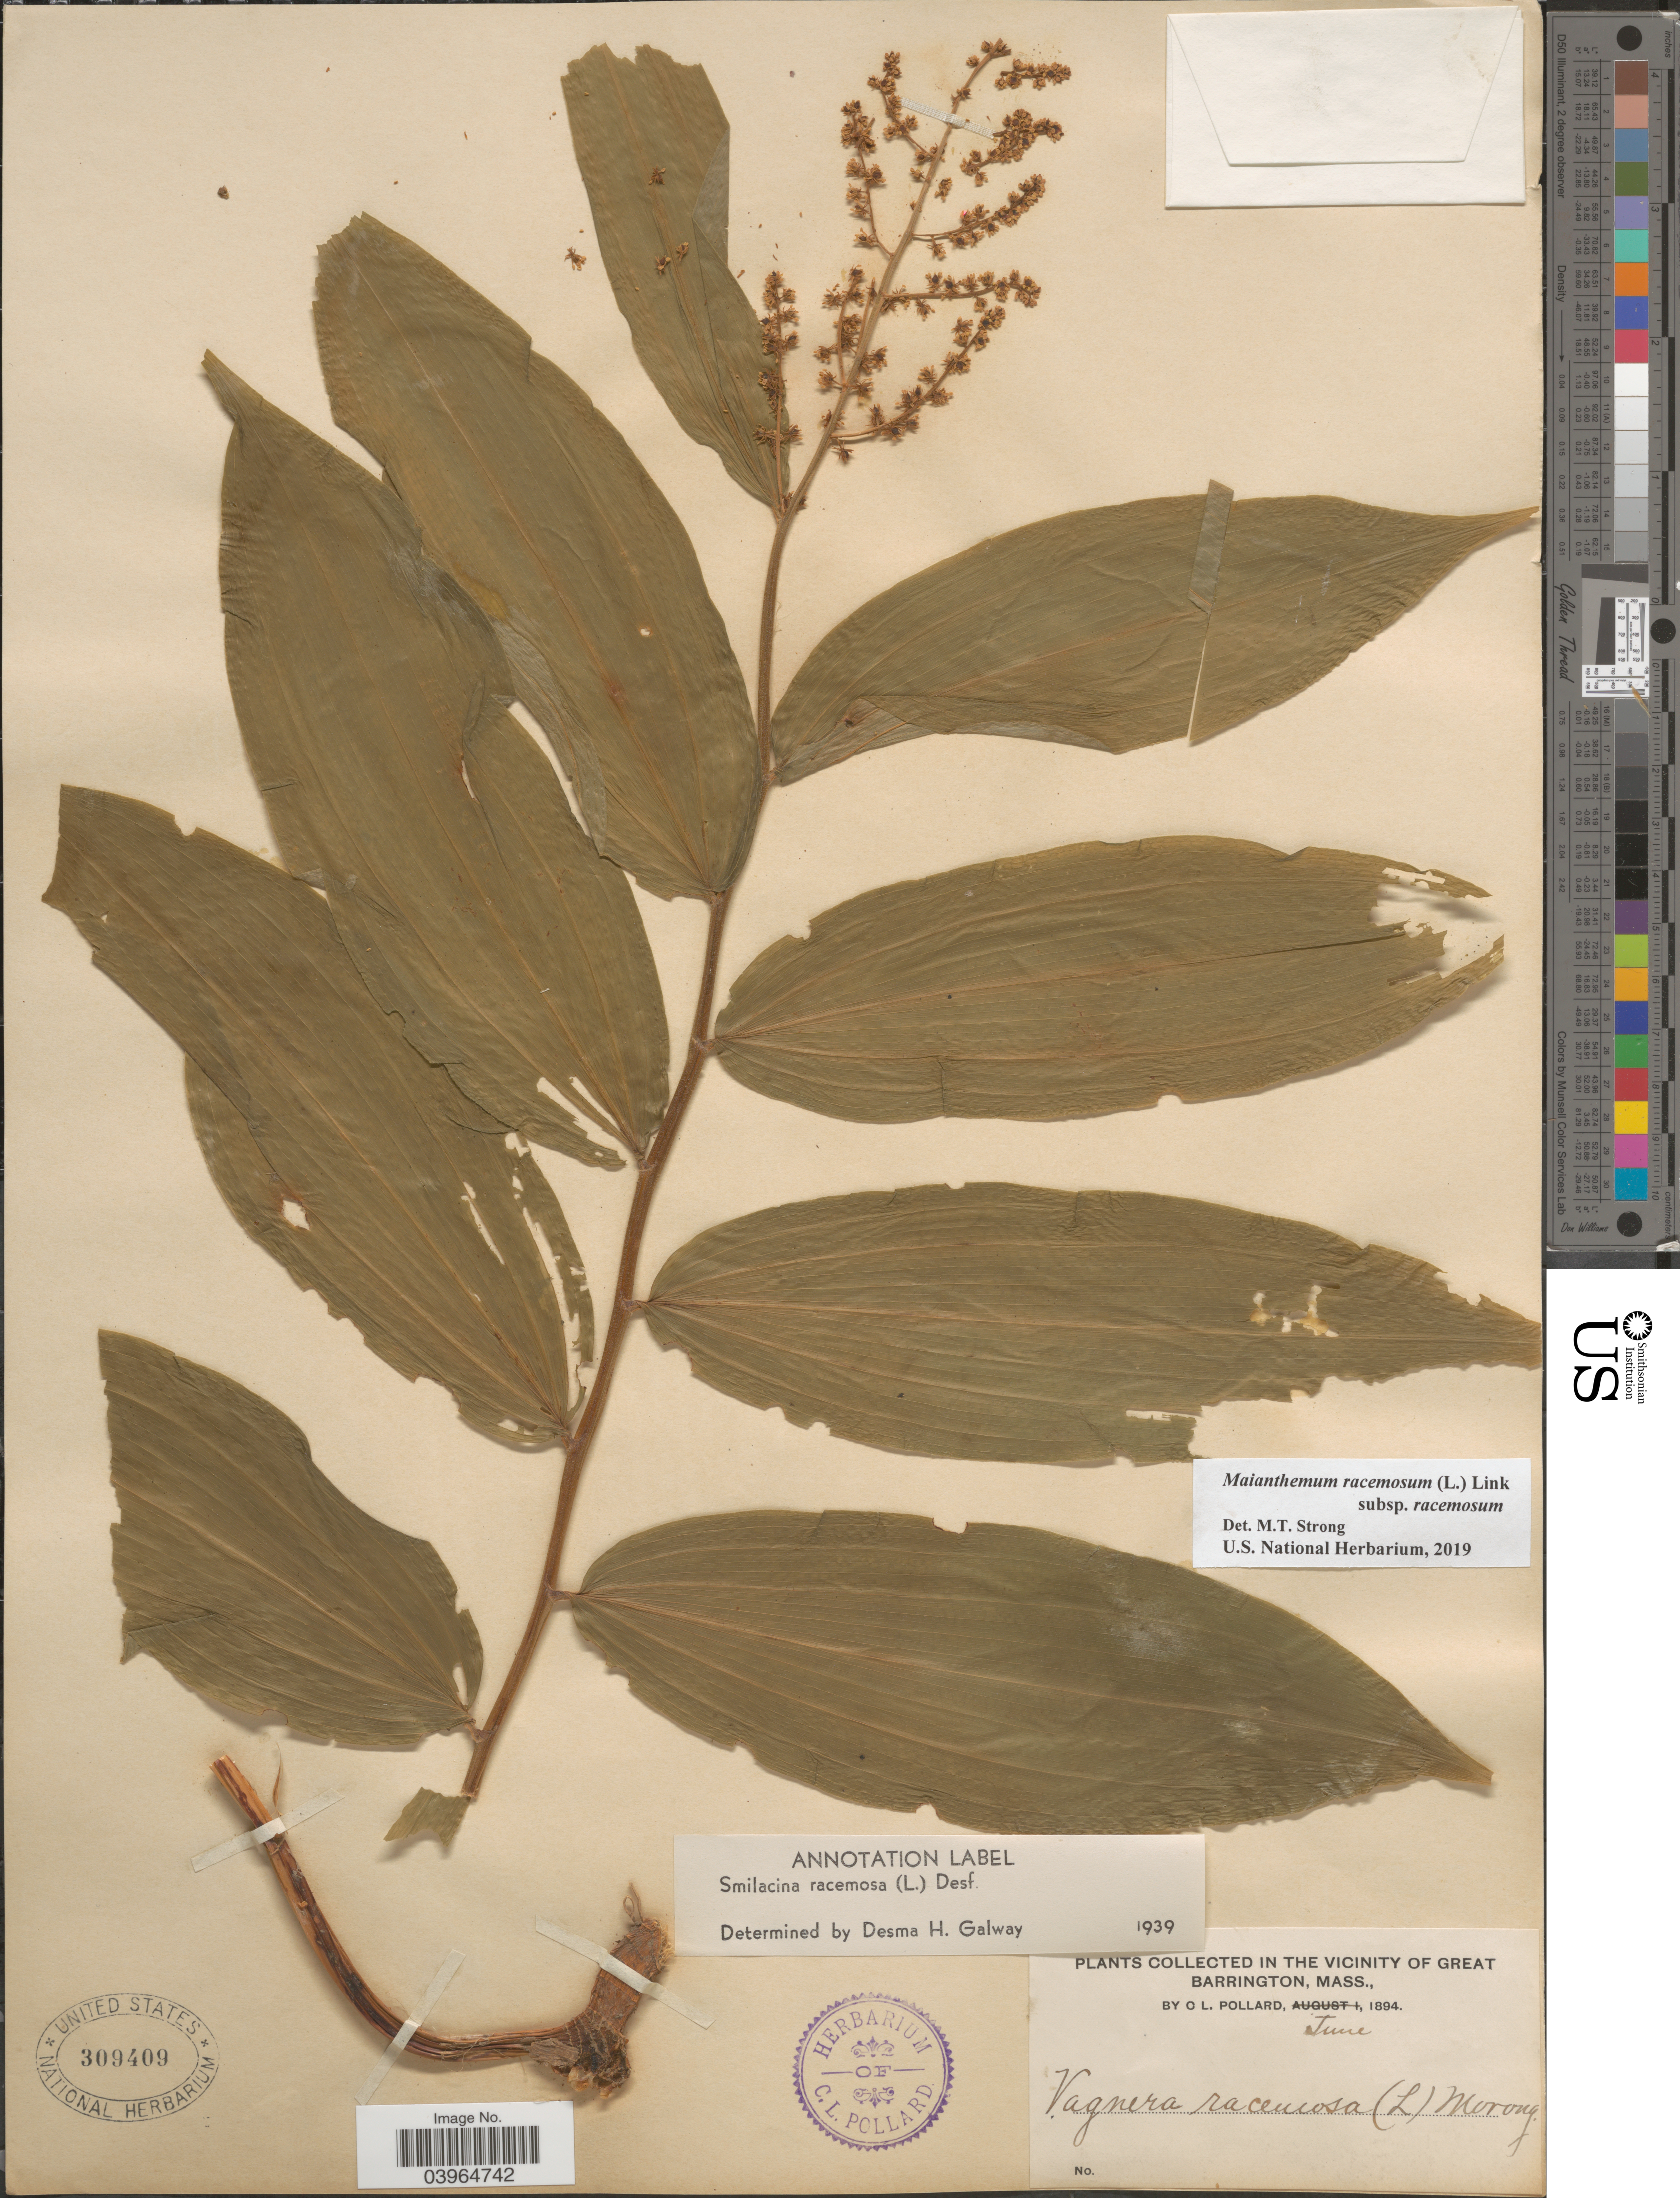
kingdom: Plantae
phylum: Tracheophyta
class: Liliopsida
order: Asparagales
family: Asparagaceae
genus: Maianthemum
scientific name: Maianthemum racemosum subsp. racemosum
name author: (L.) Link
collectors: O. L. Pollard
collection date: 1894-06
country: United States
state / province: Massachusetts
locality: In the vicinity of Great Barrington.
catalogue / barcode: US 309409